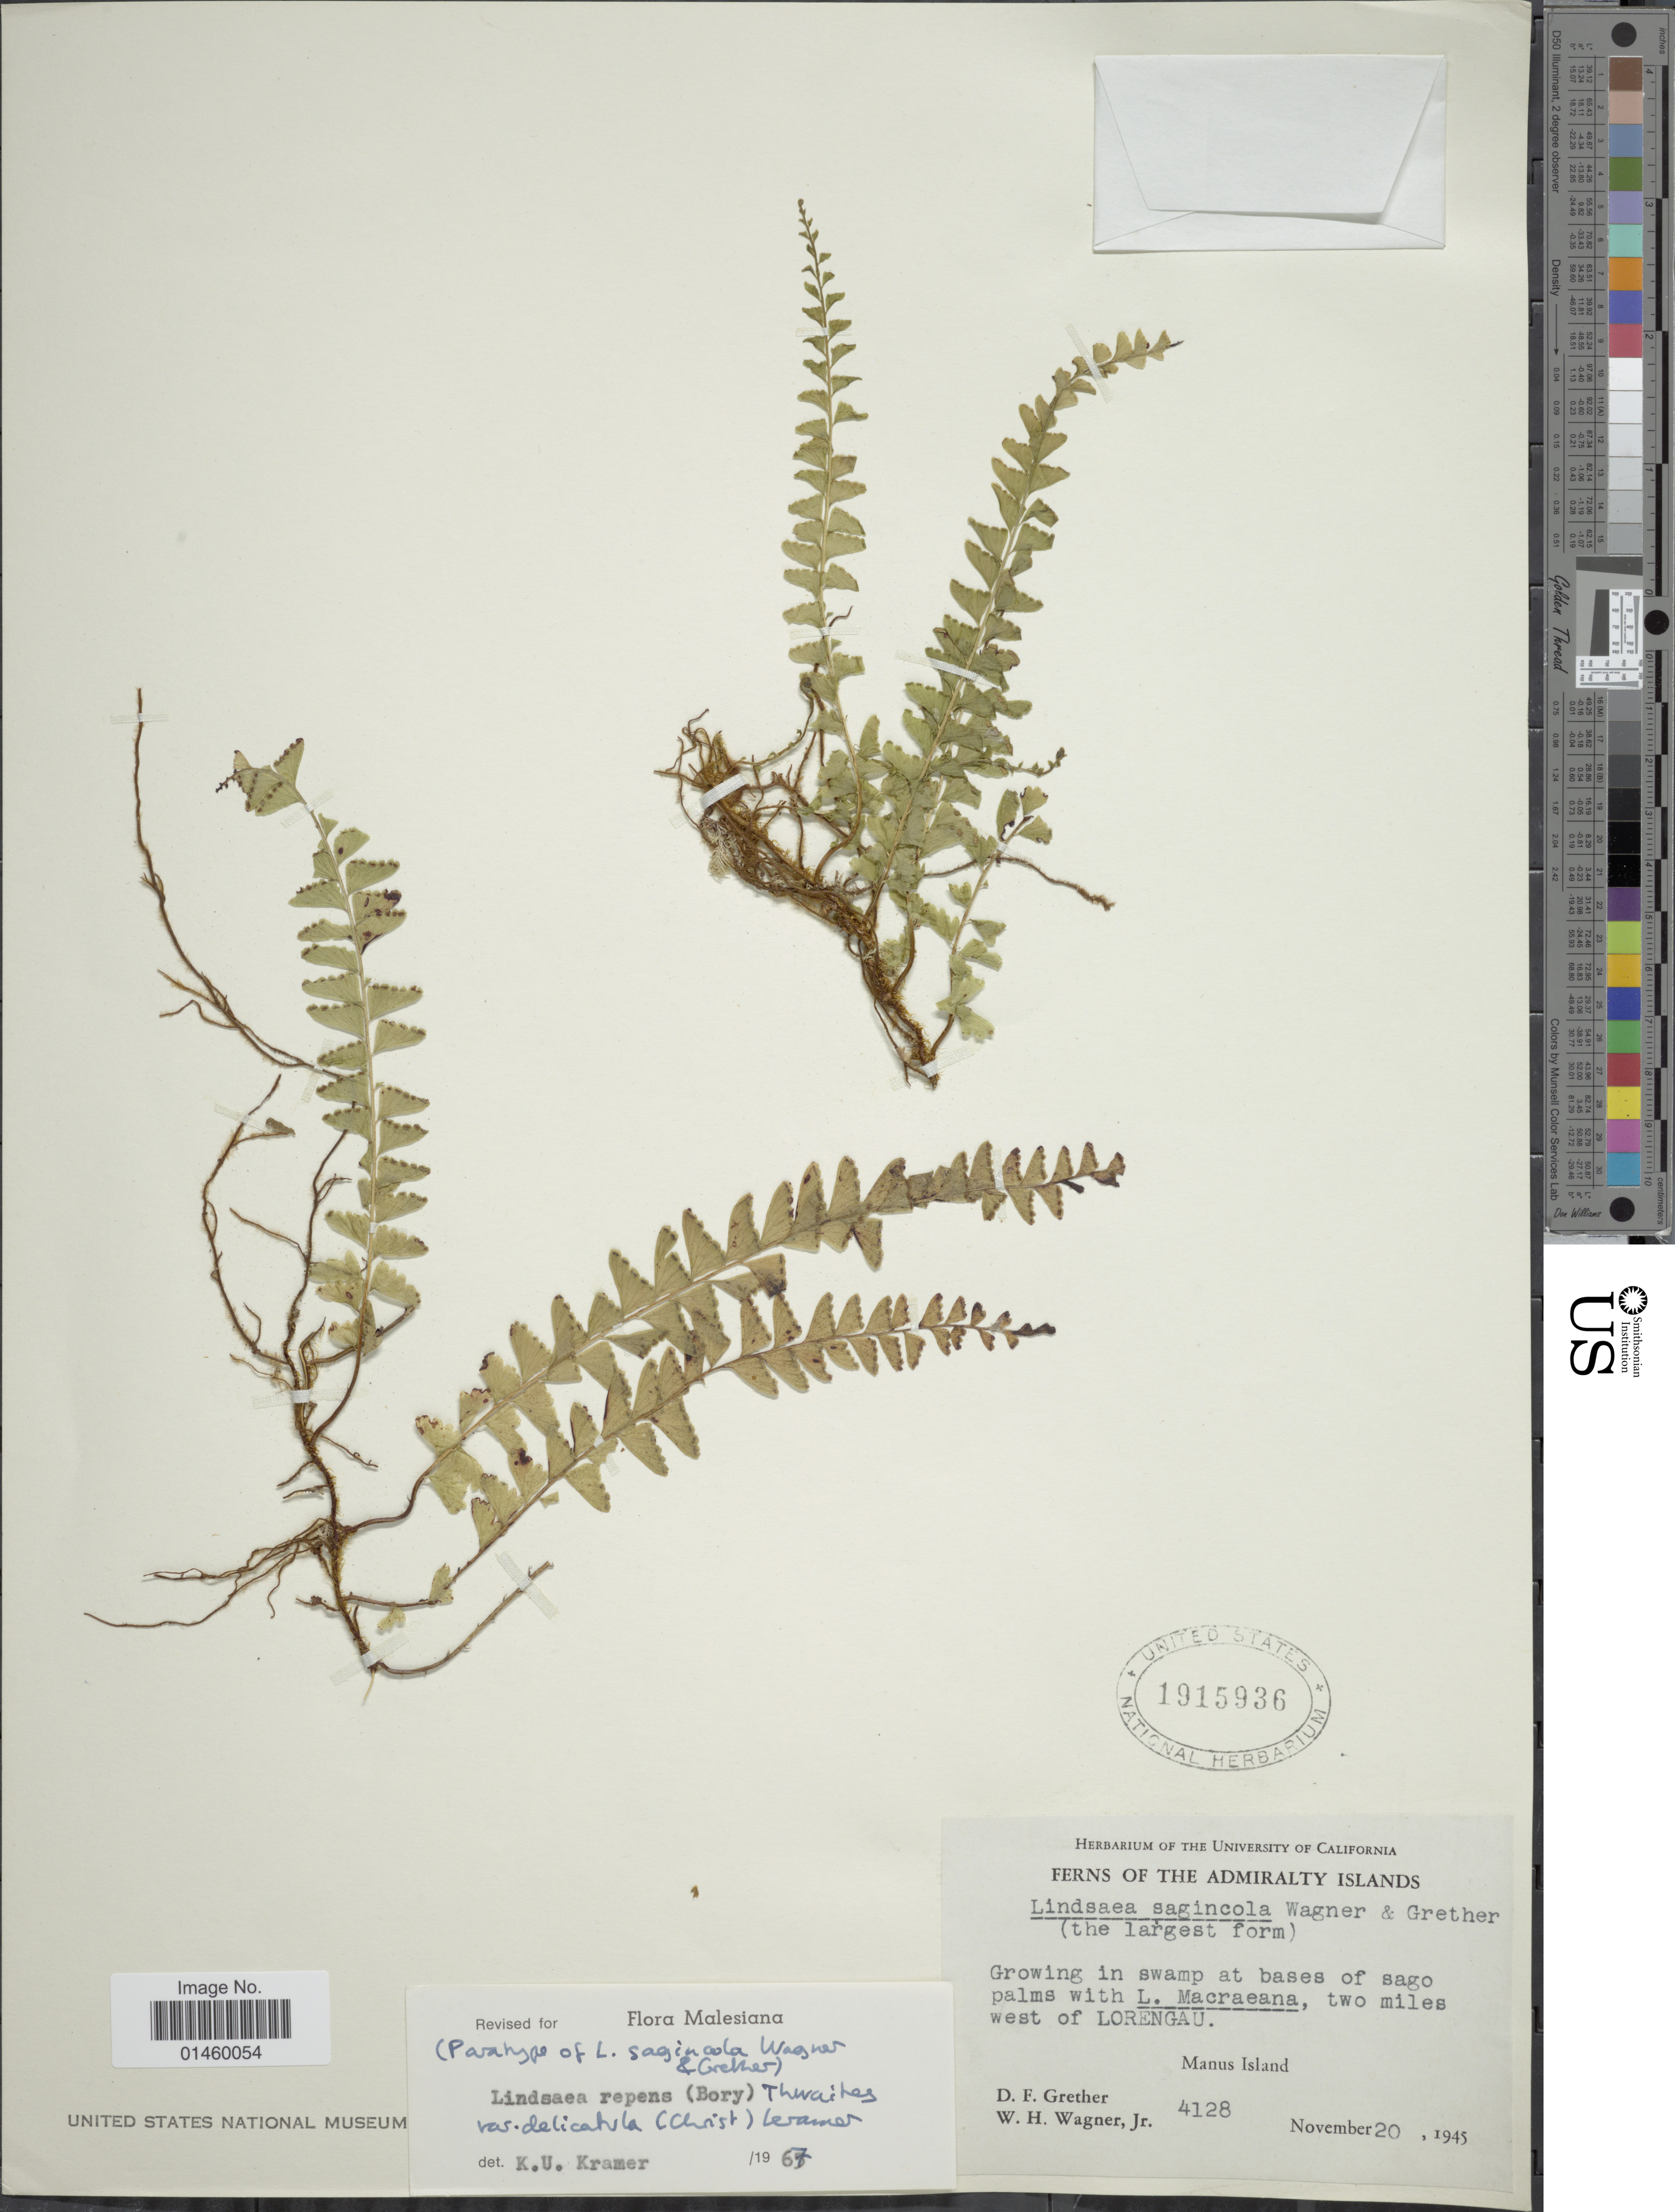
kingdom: Plantae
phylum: Tracheophyta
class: Polypodiopsida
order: Polypodiales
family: Lindsaeaceae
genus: Lindsaea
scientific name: Lindsaea repens var. delicatula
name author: (Christ) K.U. Kramer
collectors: D. F. Grether & W. H. Wagner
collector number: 4128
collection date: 1945-11-20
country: Papua New Guinea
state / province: Manus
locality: Ferns of the Admiralty Islands. Two miles west of Lorengau. Manus Island.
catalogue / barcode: US 1915936